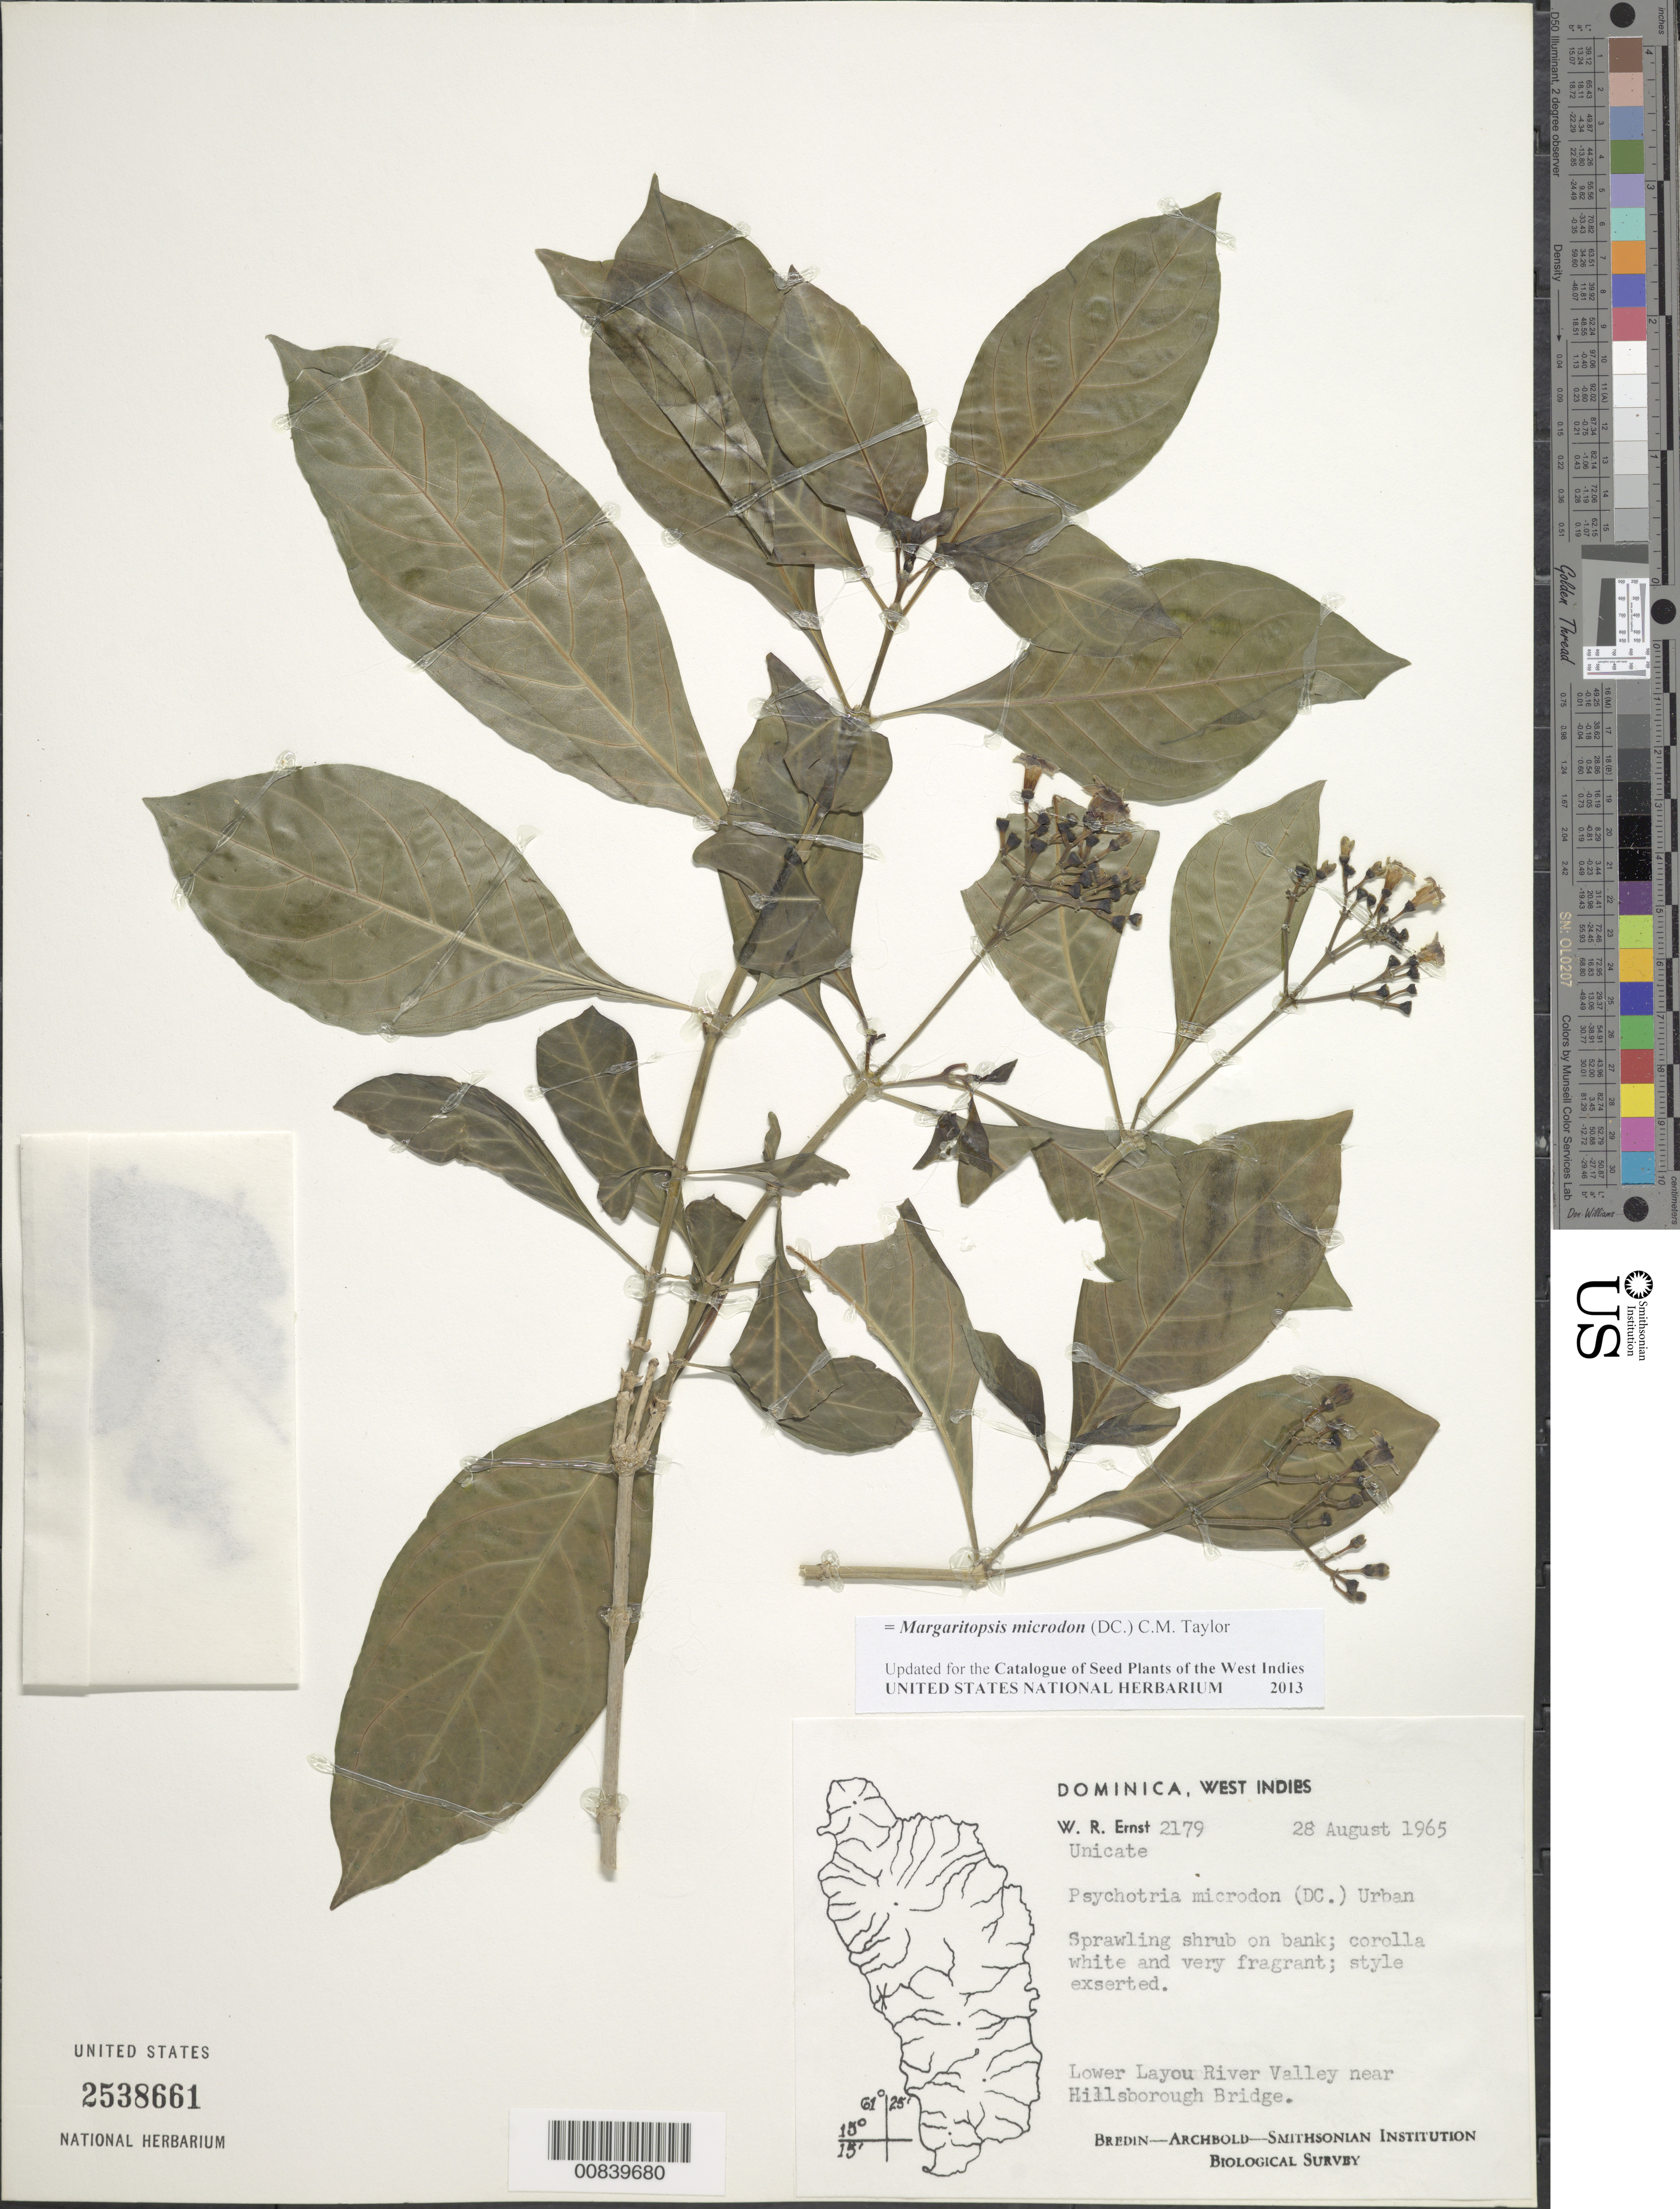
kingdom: Plantae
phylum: Tracheophyta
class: Magnoliopsida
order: Gentianales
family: Rubiaceae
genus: Margaritopsis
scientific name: Margaritopsis microdon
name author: (DC.) C.M. Taylor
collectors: W. R. Ernst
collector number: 2179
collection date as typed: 28 Aug 1965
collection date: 1965-08-28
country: Dominica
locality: Lower Layou River Valley, near Hillsborough Bridge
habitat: On bank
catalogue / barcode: US 2538661